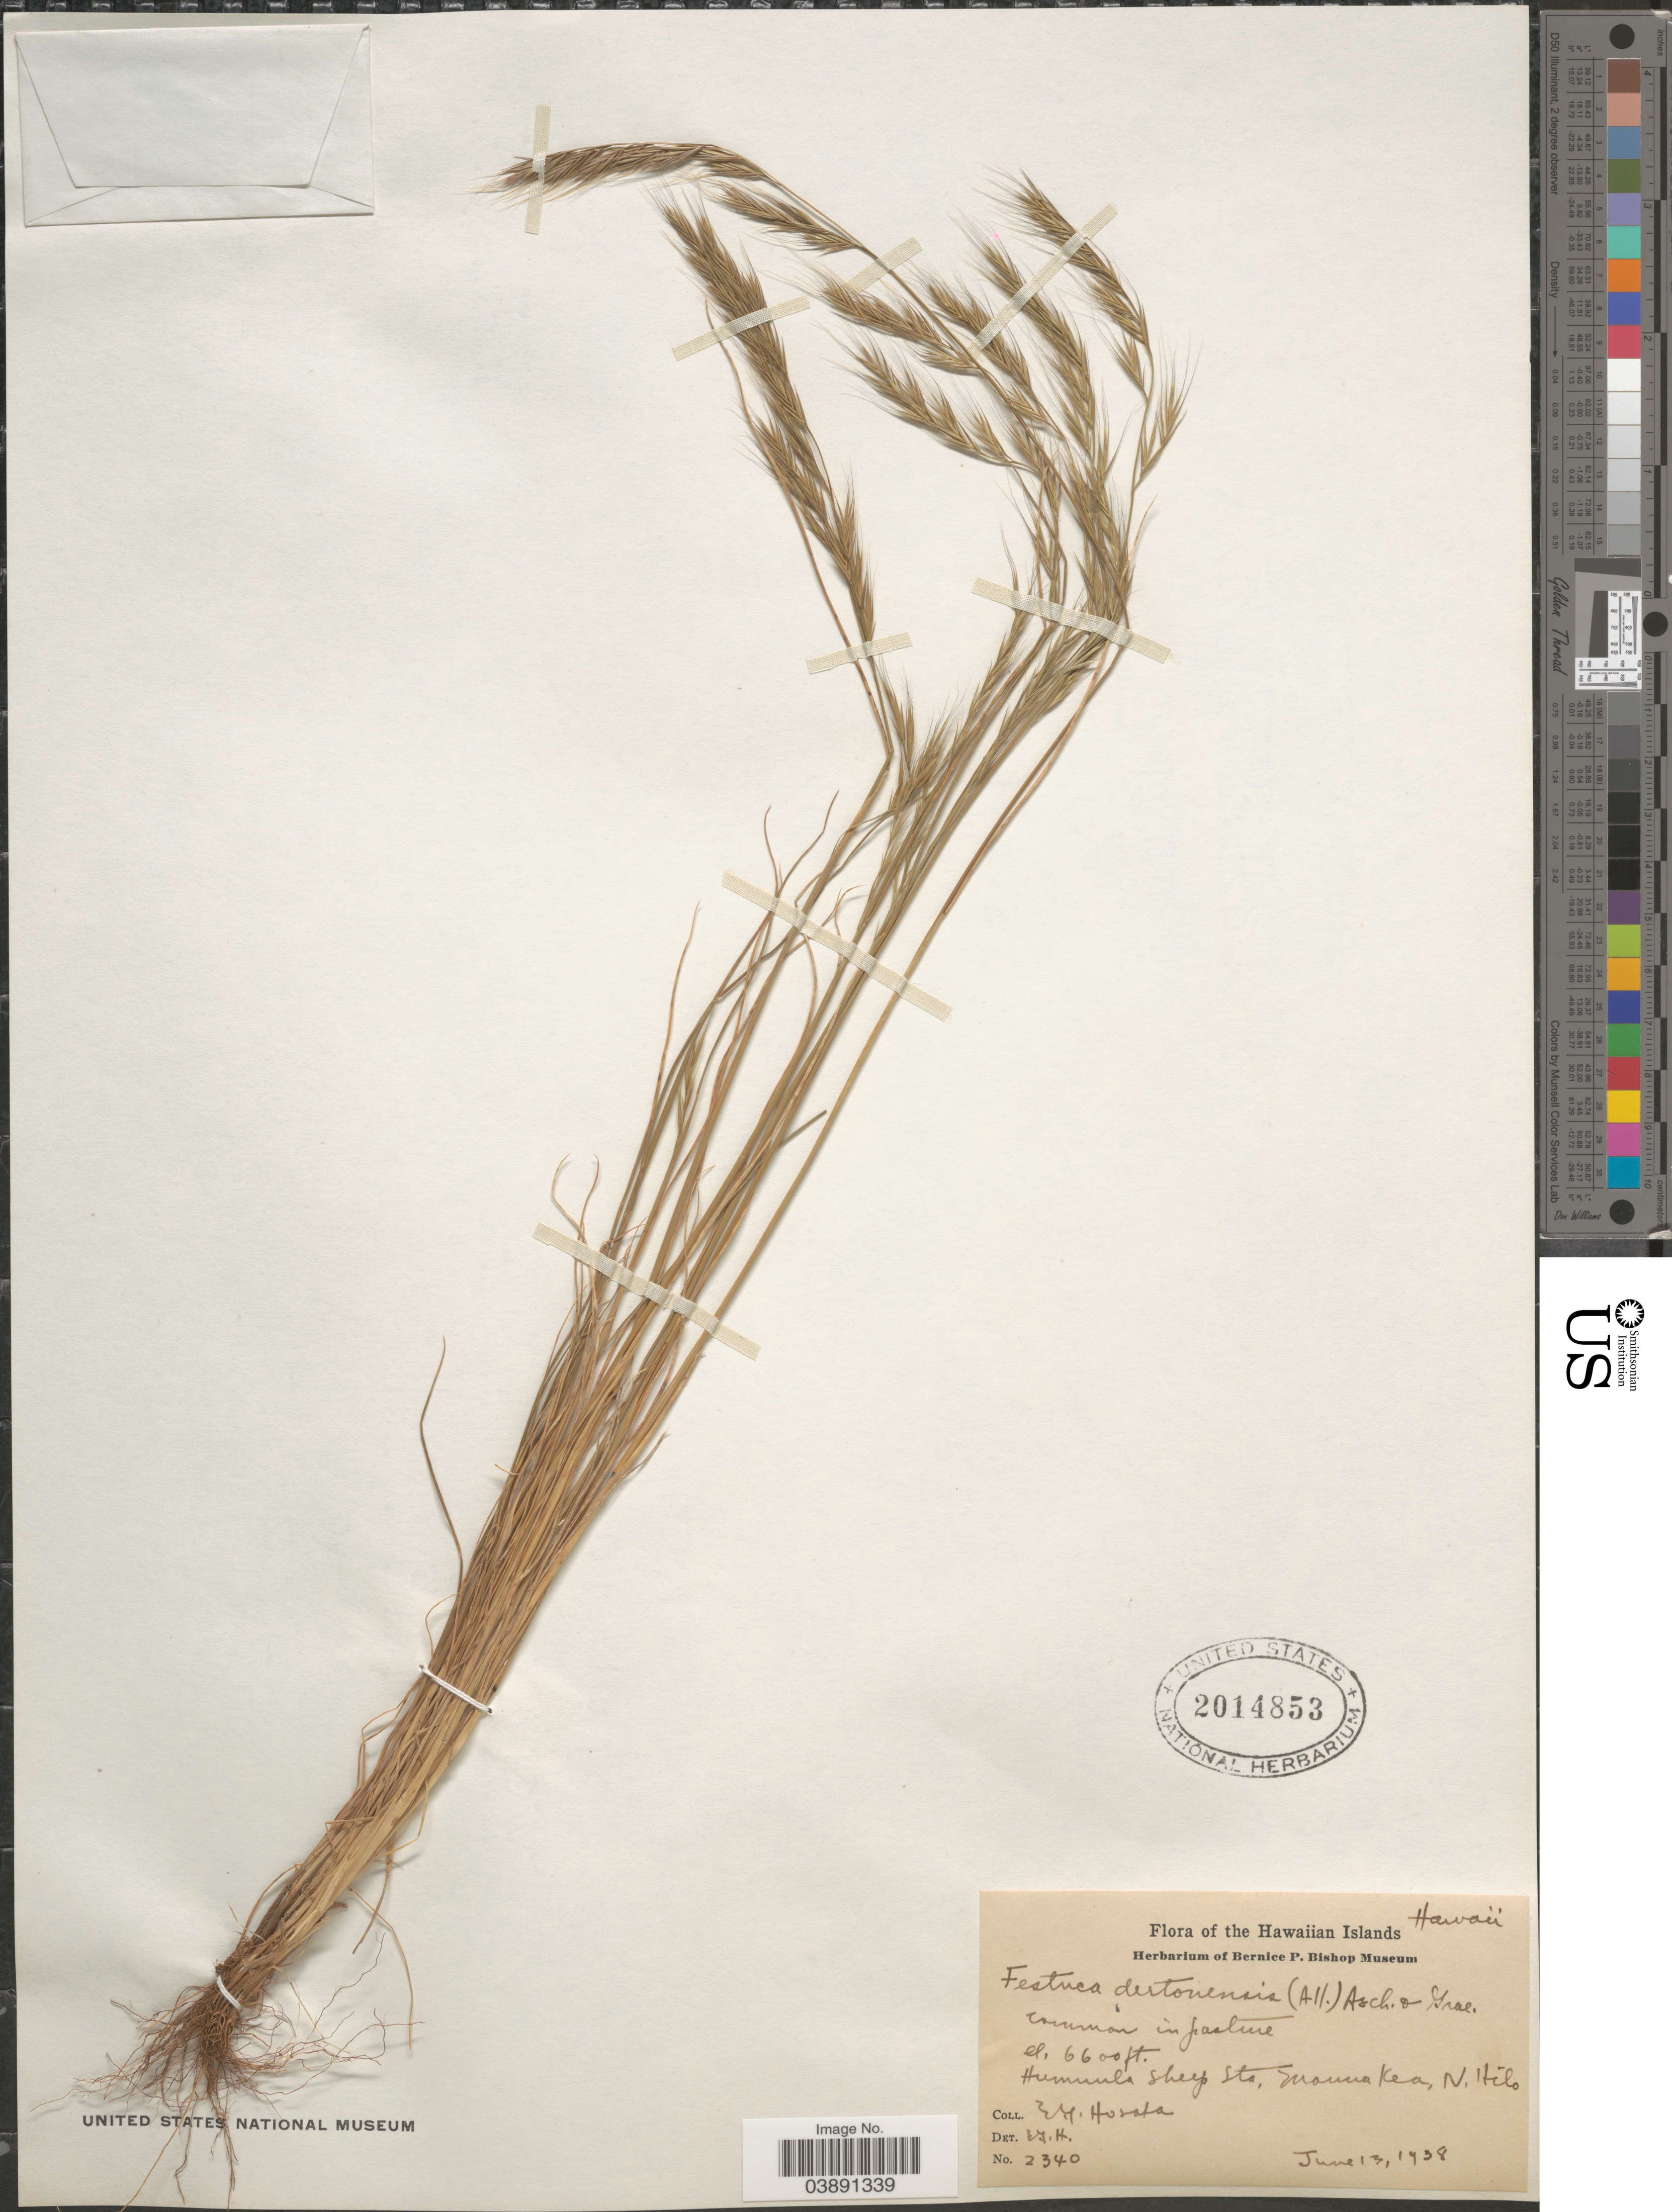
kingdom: Plantae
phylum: Tracheophyta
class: Liliopsida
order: Poales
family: Poaceae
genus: Festuca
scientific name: Festuca bromoides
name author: L.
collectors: E. Y. Hosaka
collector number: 2340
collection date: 1938-06-13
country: United States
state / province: Hawaii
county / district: Hawaii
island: Hawaii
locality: The Hawaiian Islands. Humuula Sheep Sta. Mauna Kea, N. Hilo.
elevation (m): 2012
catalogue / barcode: US 2014853